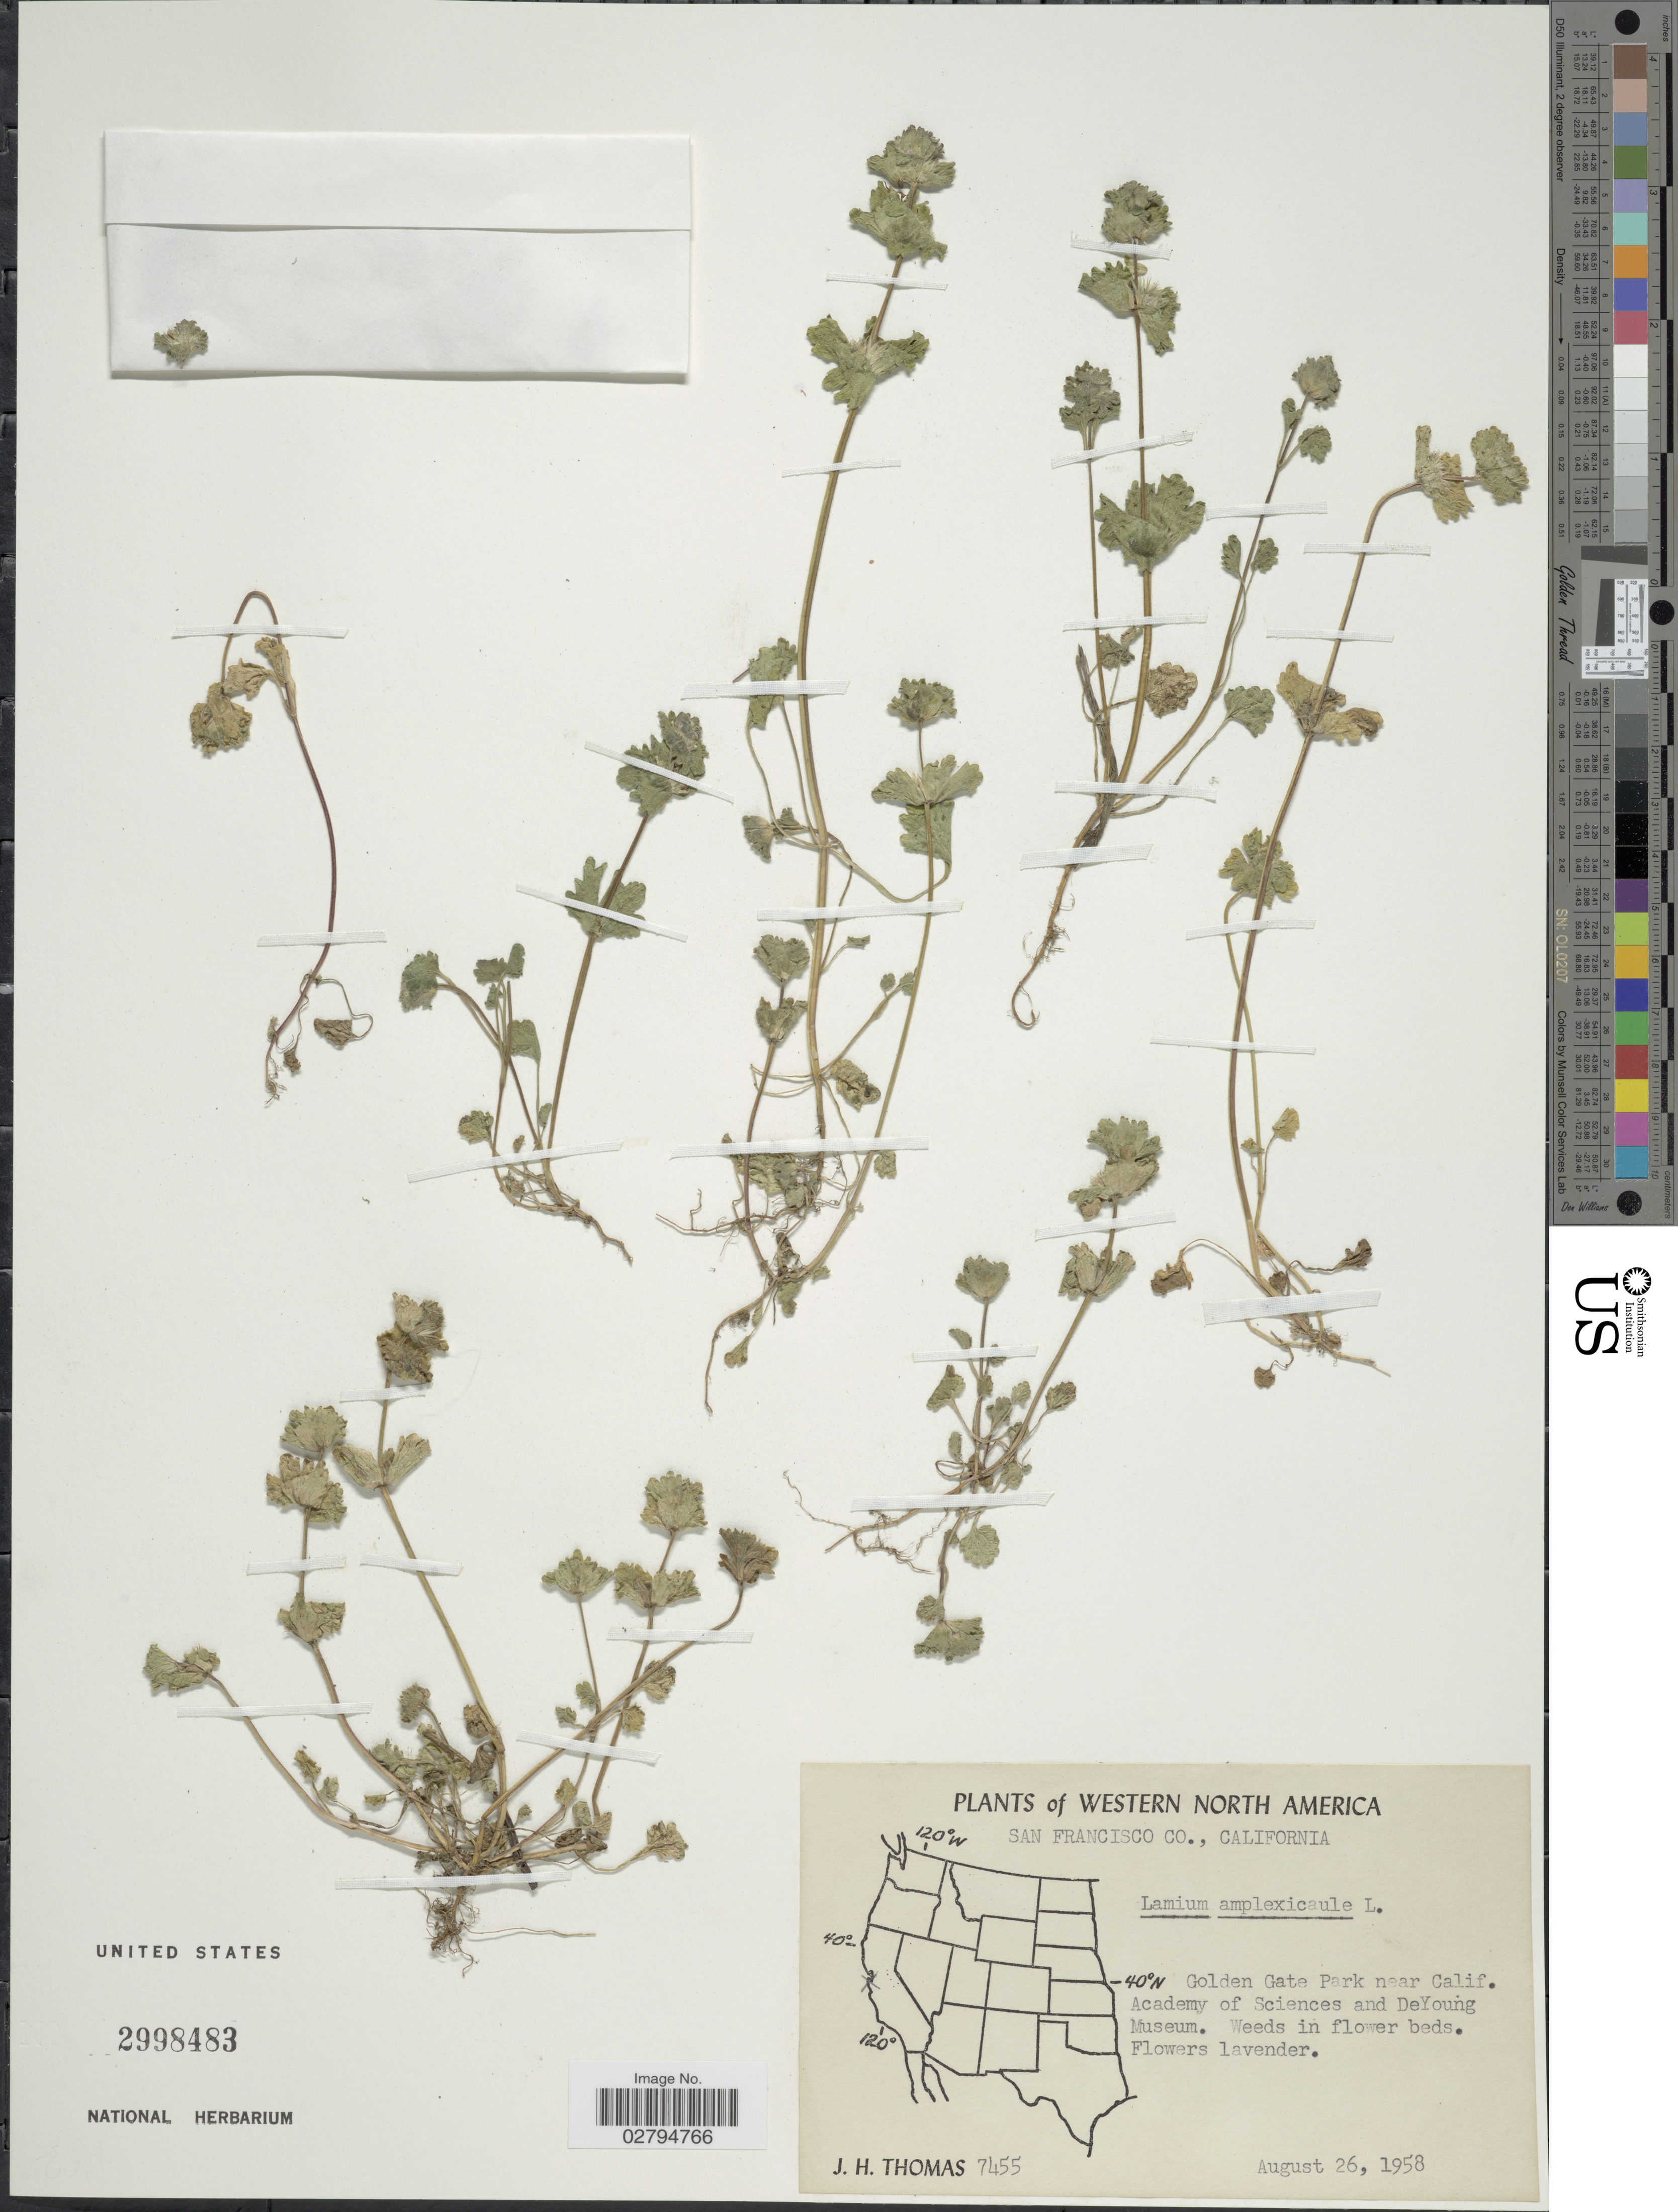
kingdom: Plantae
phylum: Tracheophyta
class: Magnoliopsida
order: Lamiales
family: Lamiaceae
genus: Lamium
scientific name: Lamium amplexicaule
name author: L.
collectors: J. H. Thomas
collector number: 7455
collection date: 1958-08-26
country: Portugal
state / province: Madeira (Aut. Reg.)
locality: Western North America. San Francsico Co. Golden Gate Park near Calif. Academy of Sciences and DeYoung Museum.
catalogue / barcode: US 2998483